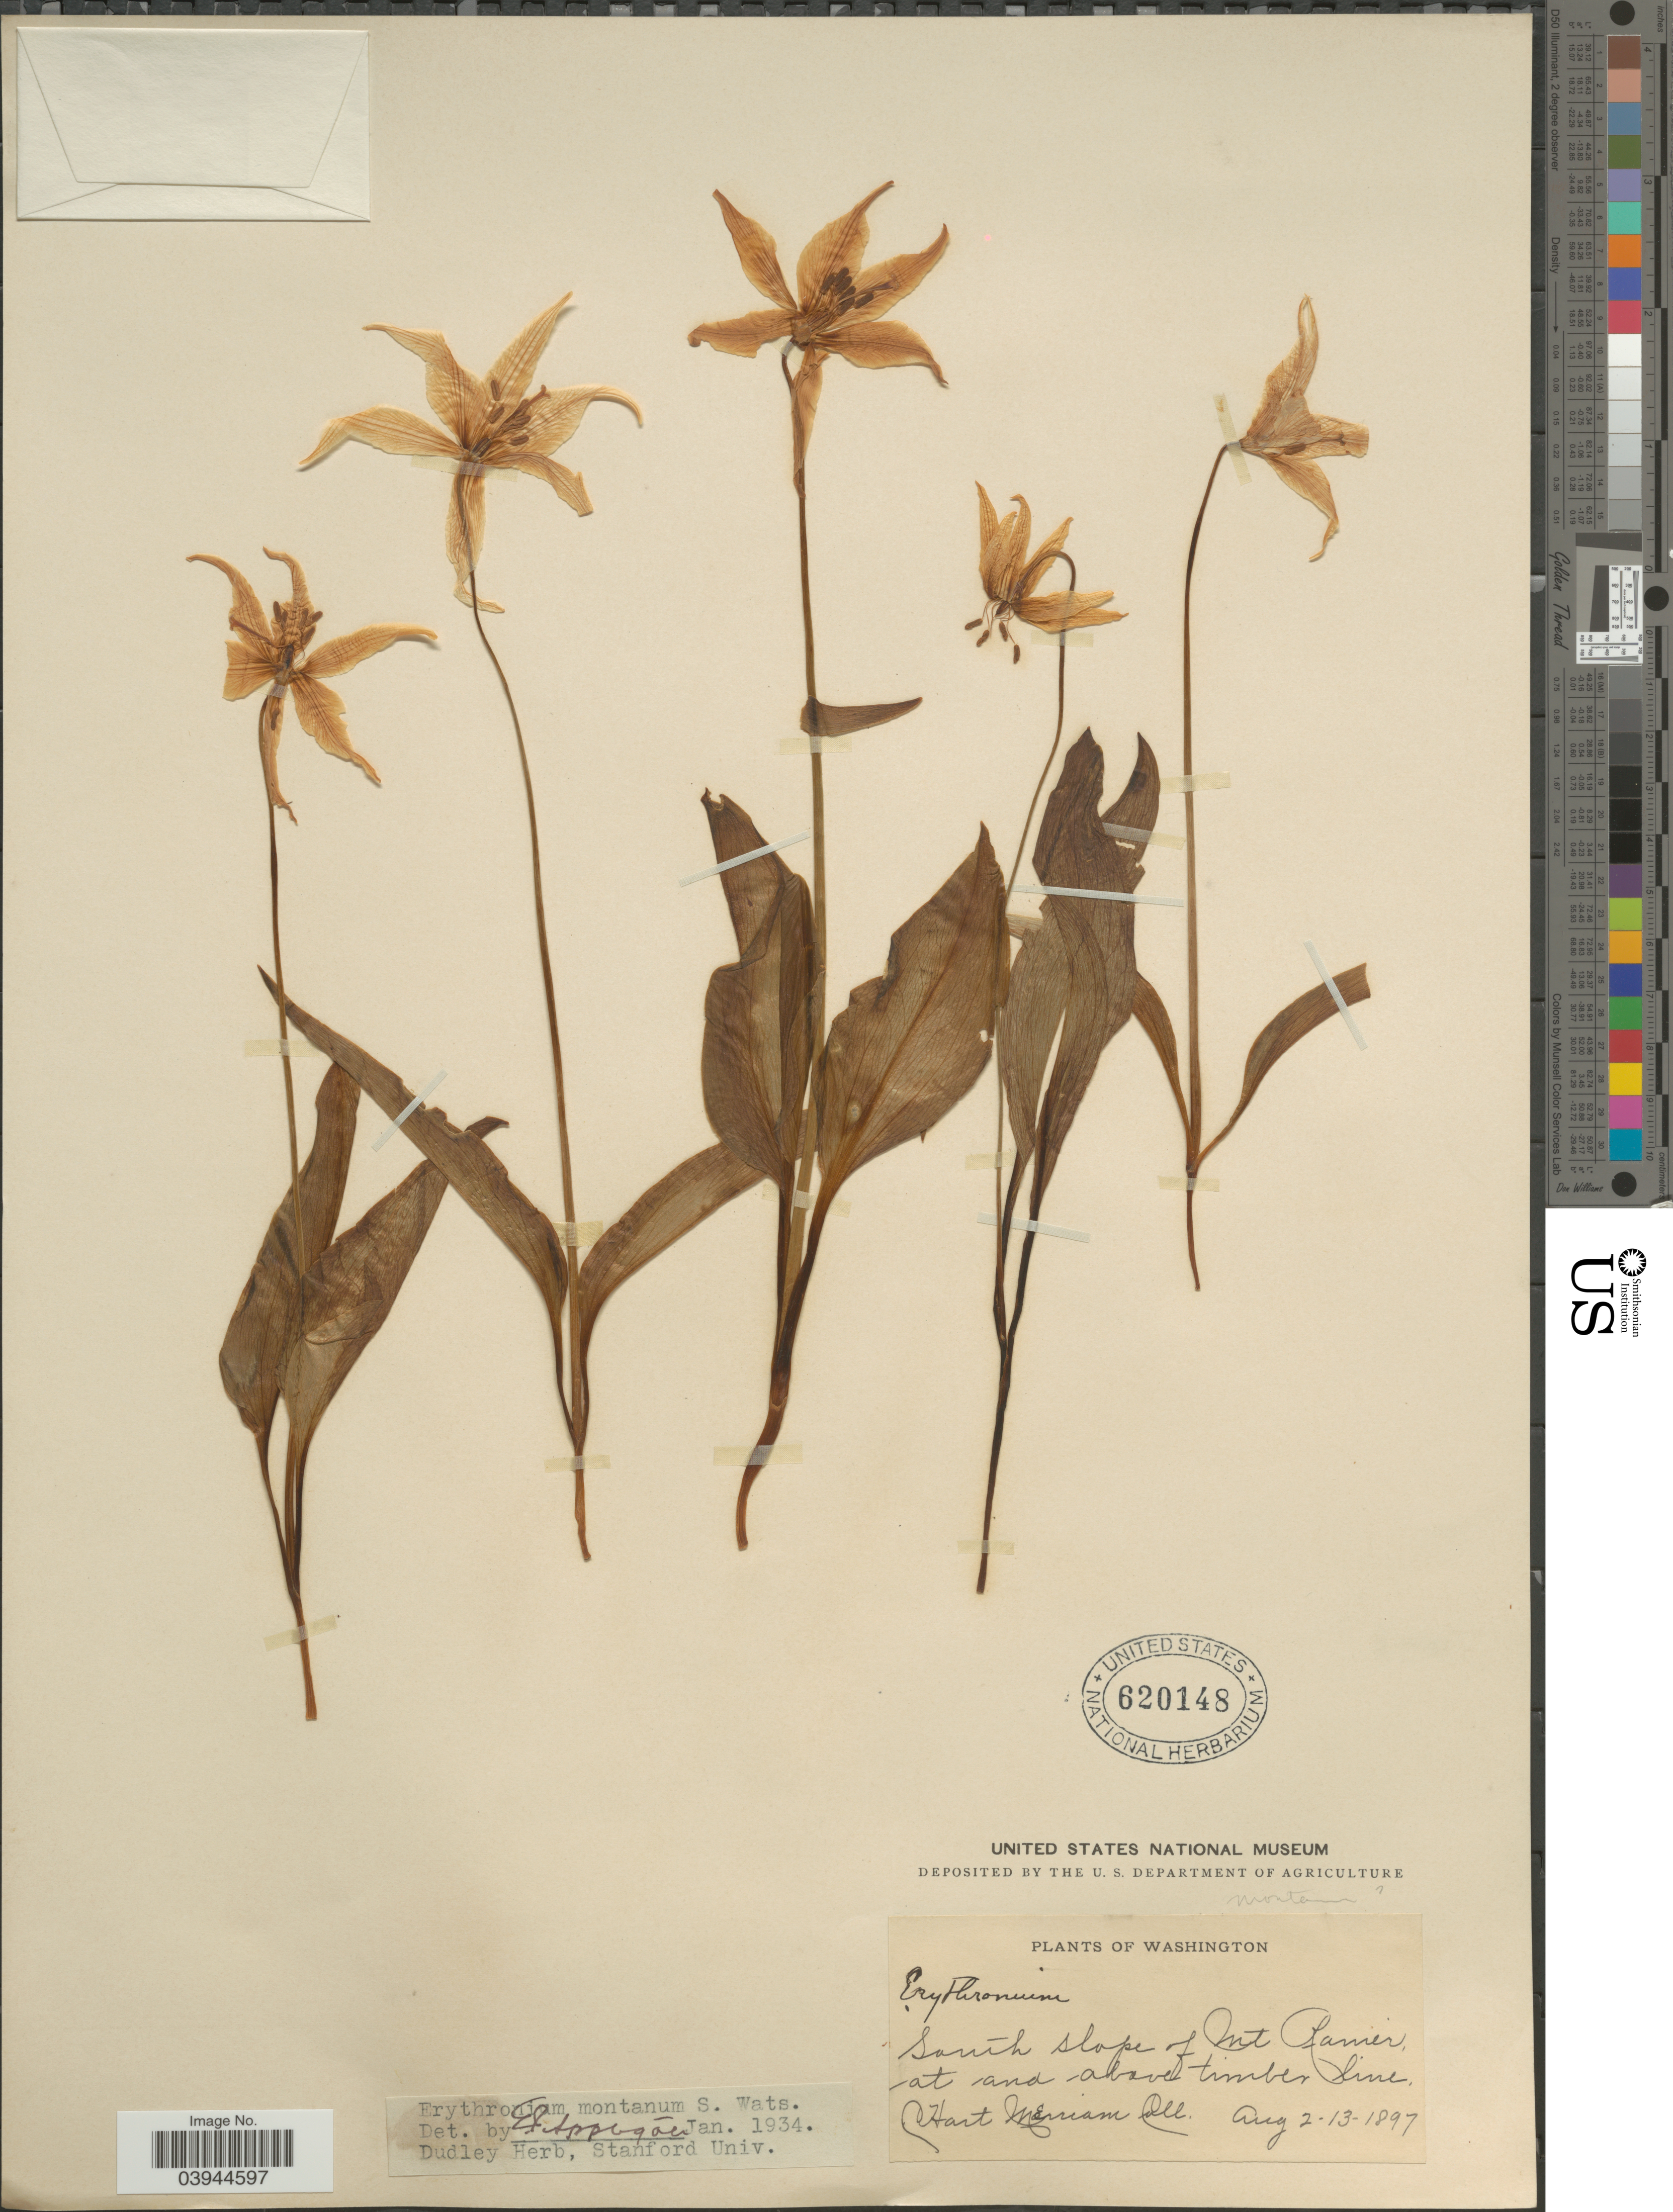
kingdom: Plantae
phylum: Tracheophyta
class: Liliopsida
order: Liliales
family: Liliaceae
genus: Erythronium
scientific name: Erythronium montanum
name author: S. Watson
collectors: C. Merriam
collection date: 1897-08-02/1897-08-13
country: United States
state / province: Washington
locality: South slope of Mt. Ranier at and above timber line.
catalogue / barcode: US 620148